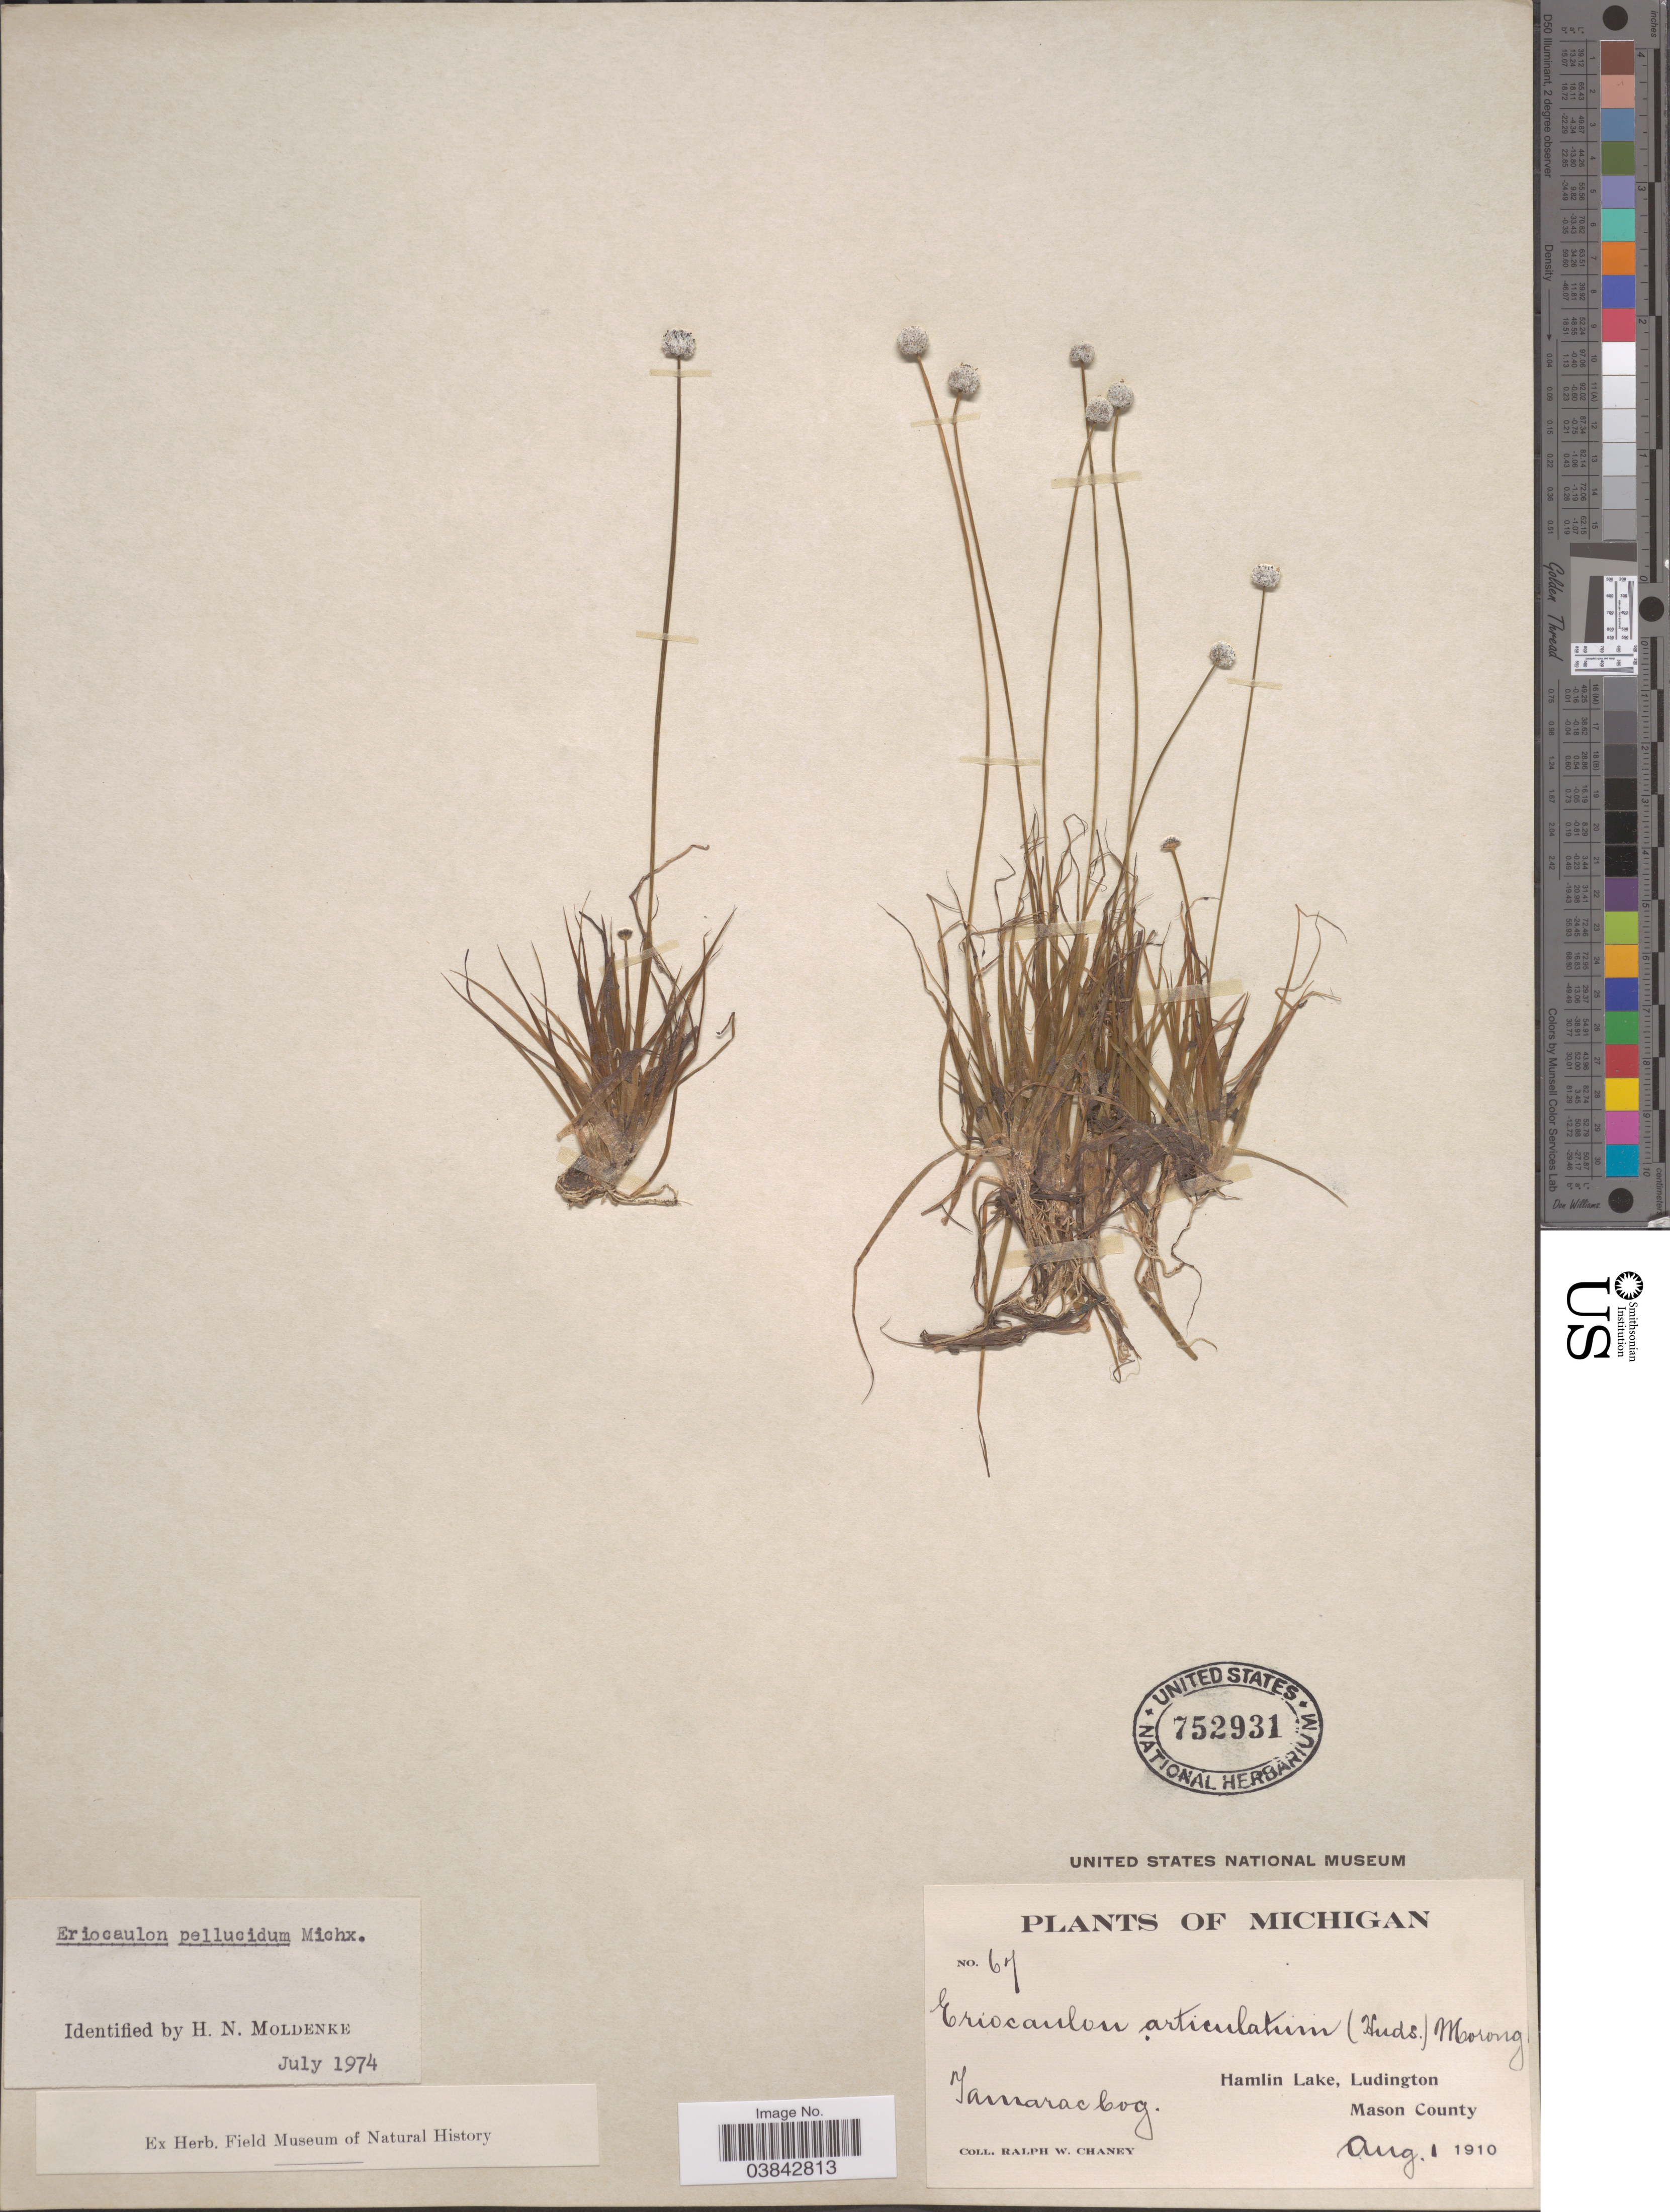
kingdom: Plantae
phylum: Tracheophyta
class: Liliopsida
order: Poales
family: Eriocaulaceae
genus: Eriocaulon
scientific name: Eriocaulon aquaticum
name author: (Hill) Druce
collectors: R. Chaney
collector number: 67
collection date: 1910-08-01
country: United States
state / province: Michigan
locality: Tamarac bog. Hamlin Lake, Ludington. Mason County.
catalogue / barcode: US 752931